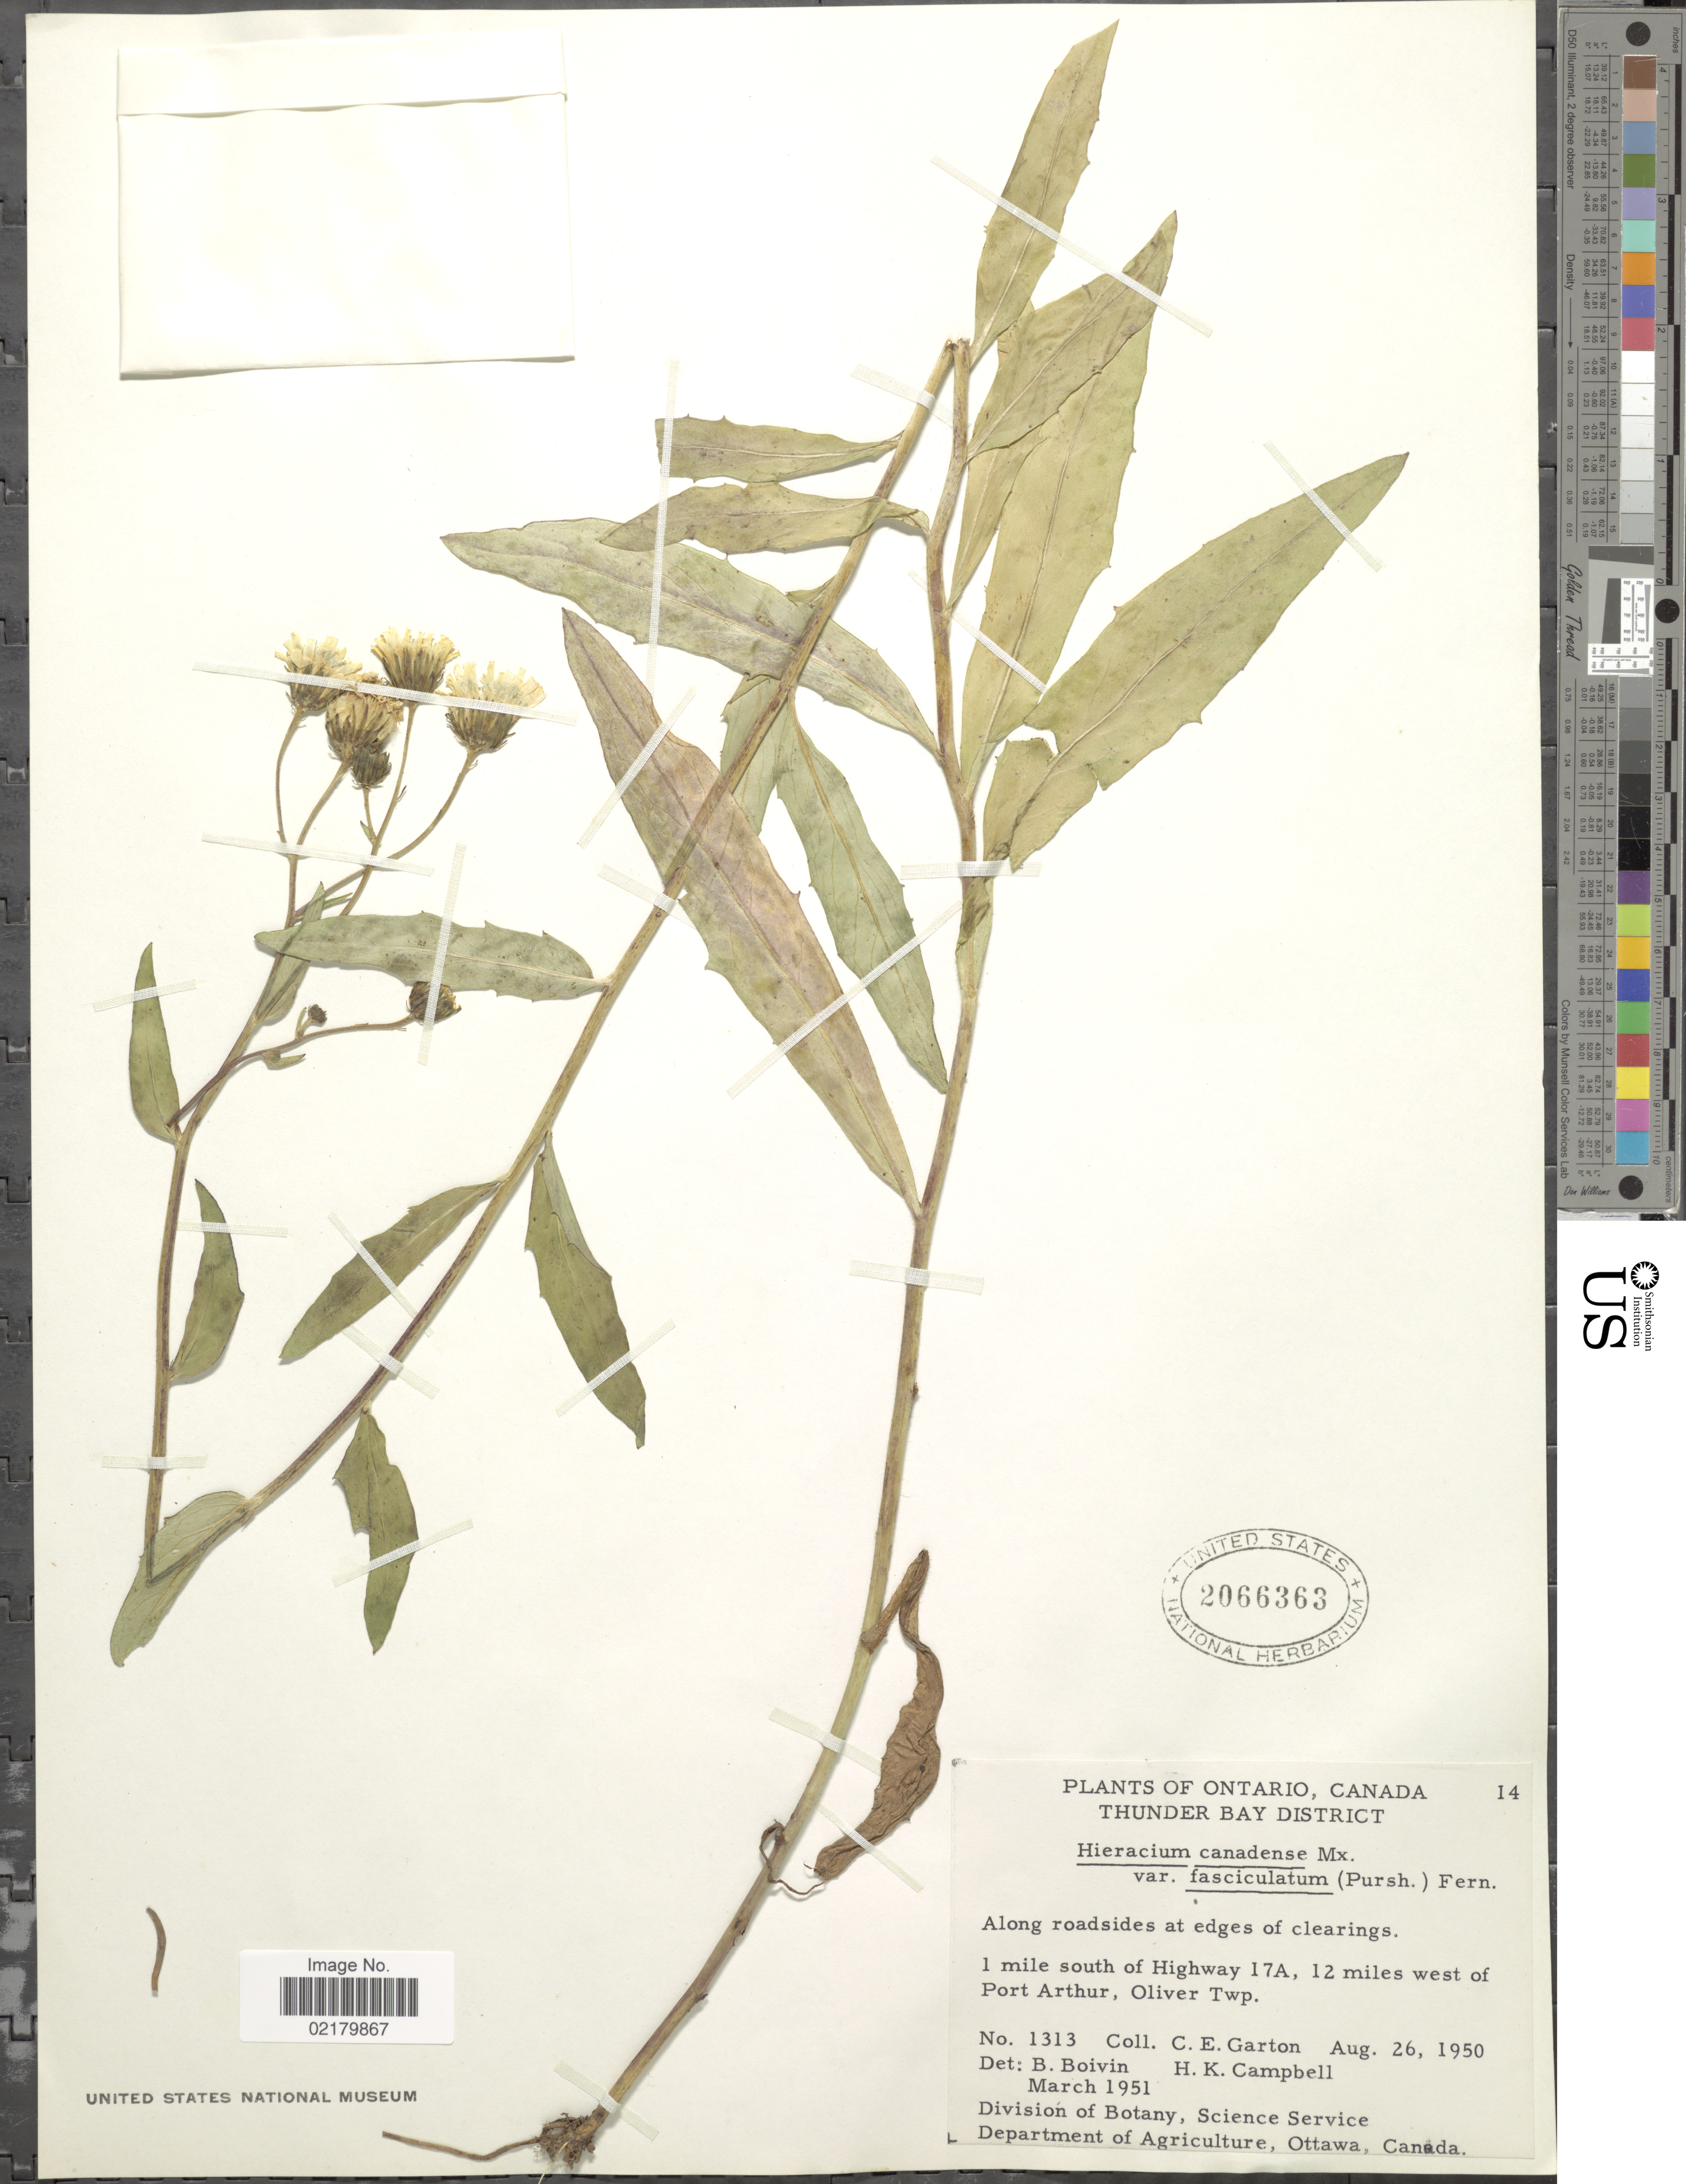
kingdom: Plantae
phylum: Tracheophyta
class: Magnoliopsida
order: Asterales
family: Asteraceae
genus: Hieracium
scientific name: Hieracium canadense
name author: Michx.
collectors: C. E. Garton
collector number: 1313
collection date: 1950-08-26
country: Canada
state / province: Ontario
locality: Thunder Bay District, 1 mile south of Highway 17A, 12 miles west of Port Arthur, Oliver Twp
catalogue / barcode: US 2066363